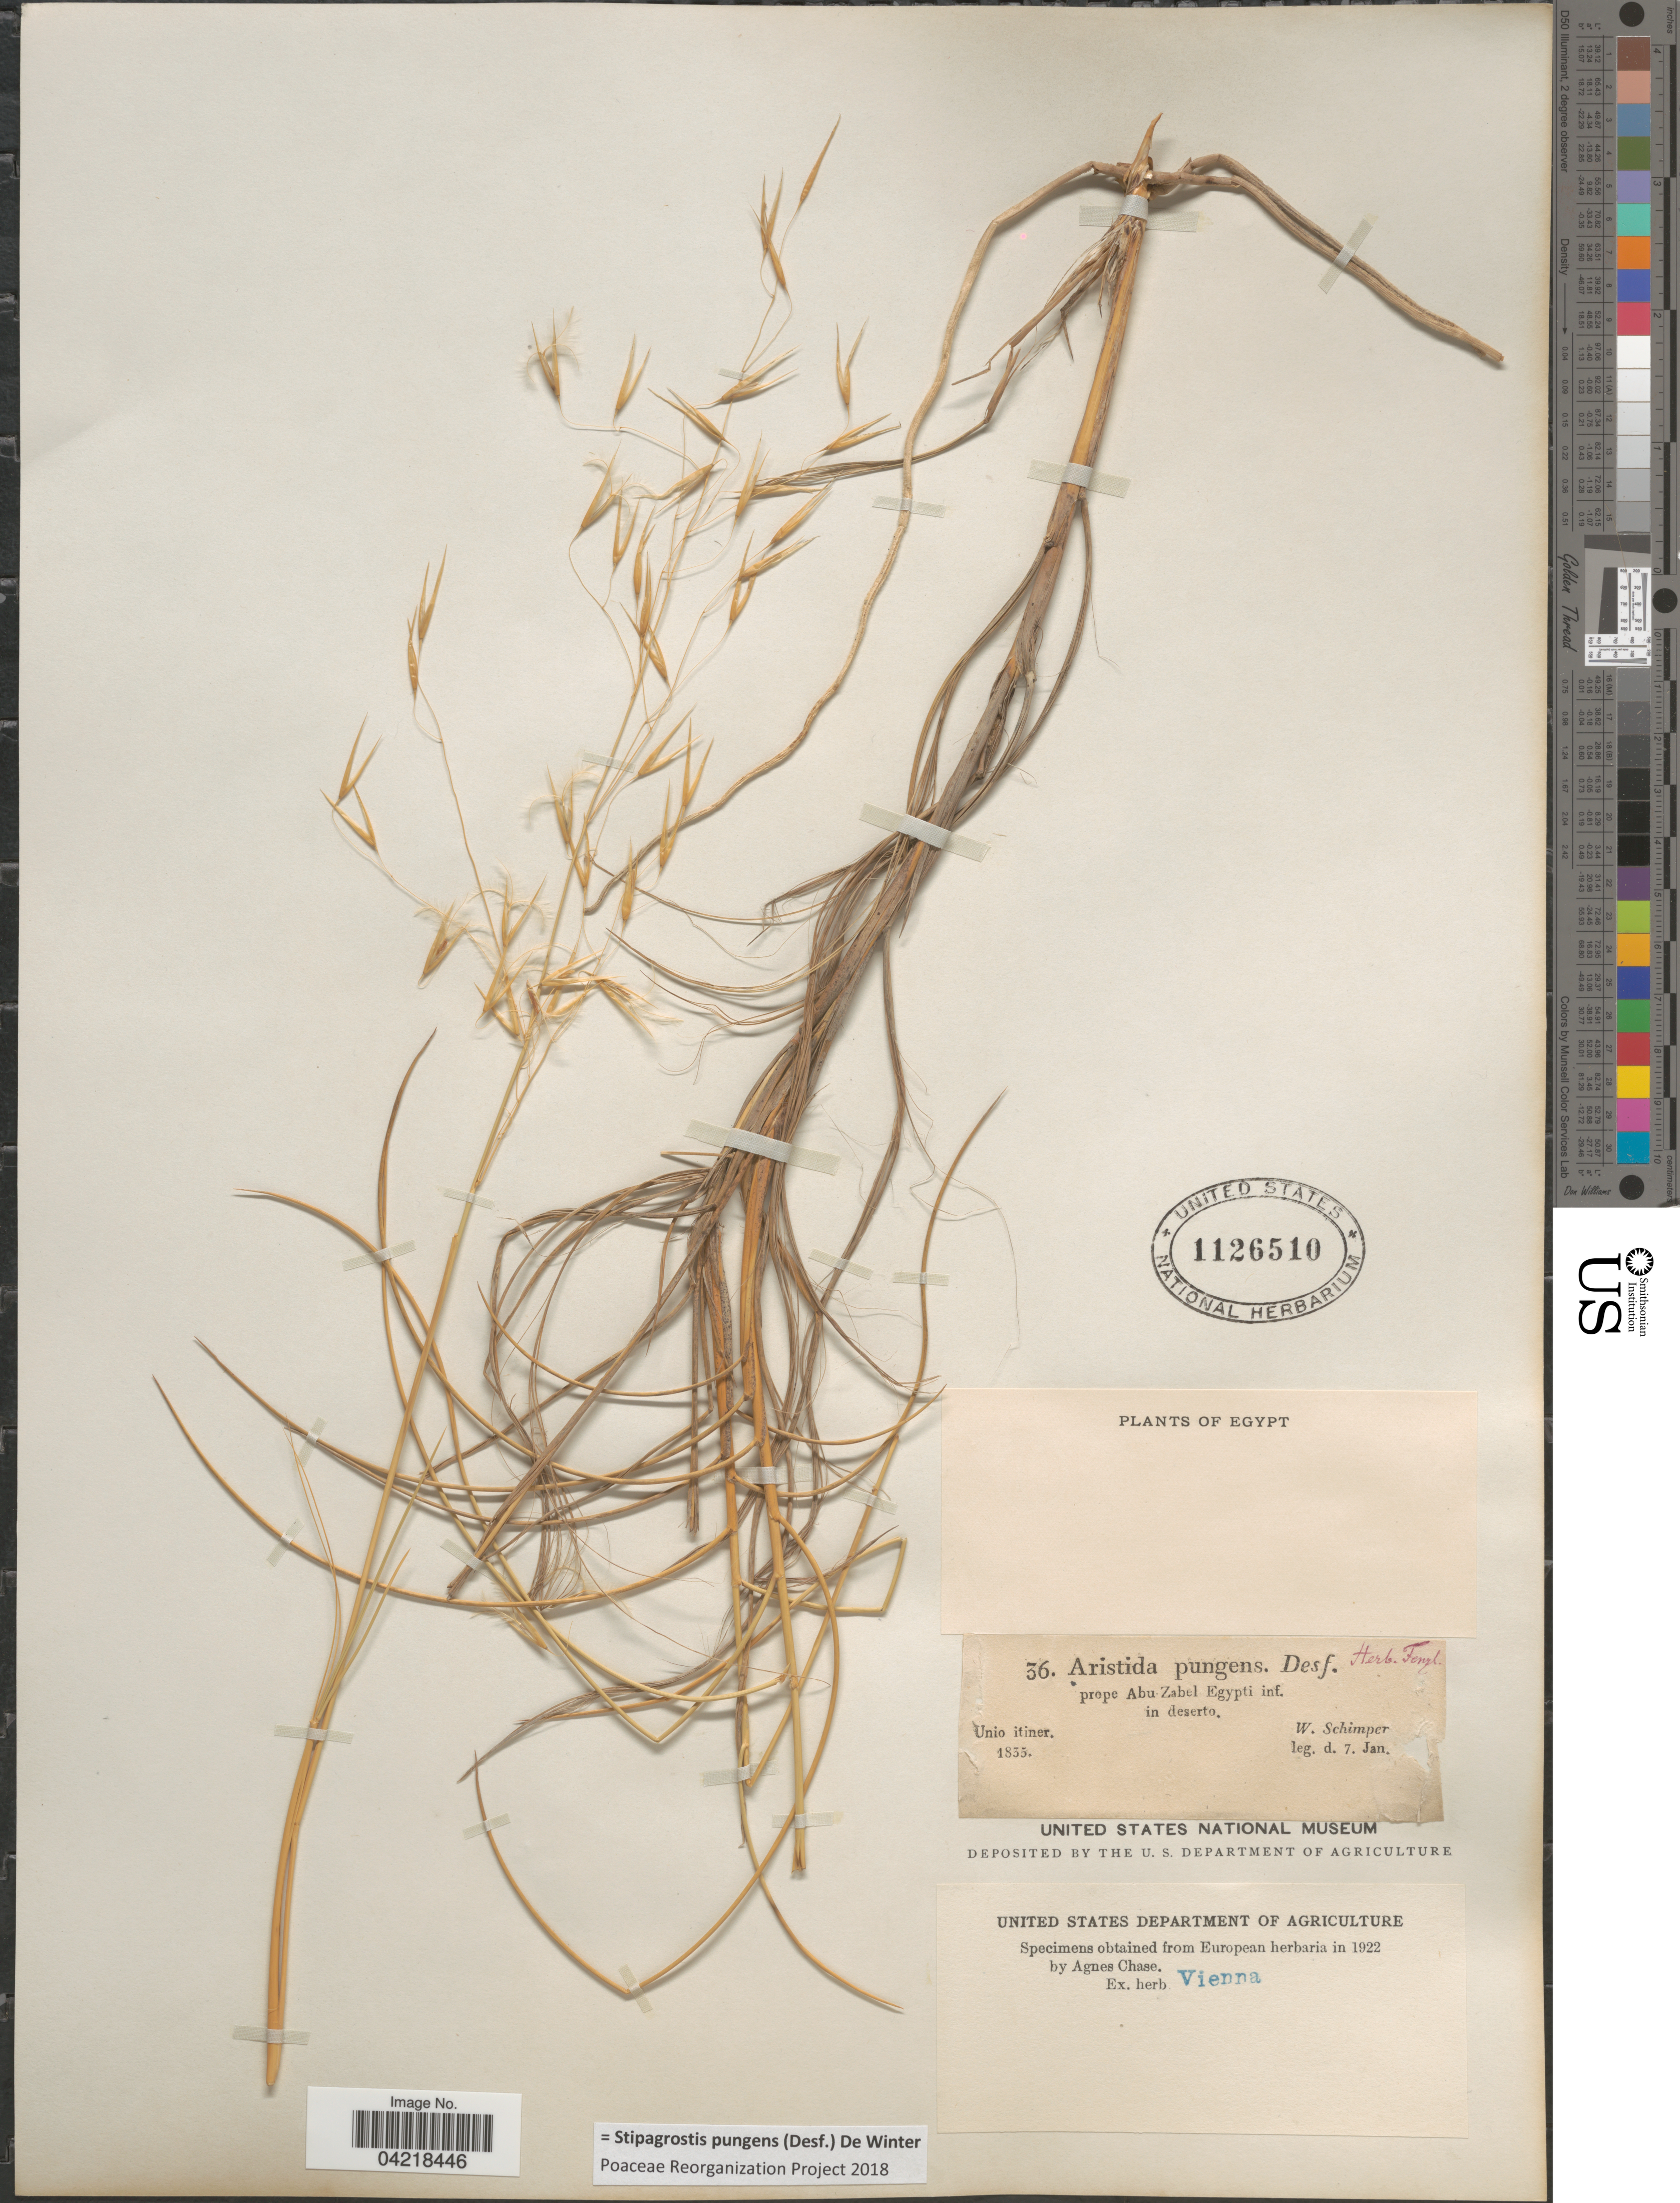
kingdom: Plantae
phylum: Tracheophyta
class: Liliopsida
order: Poales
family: Poaceae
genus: Stipagrostis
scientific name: Stipagrostis pungens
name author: (Desf.) De Winter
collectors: W. Schimper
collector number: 36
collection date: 1835-01-07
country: Egypt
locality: Prope Abu Zabel Egypti inf. in deserto. Unio Itiner.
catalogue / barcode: US 1126510